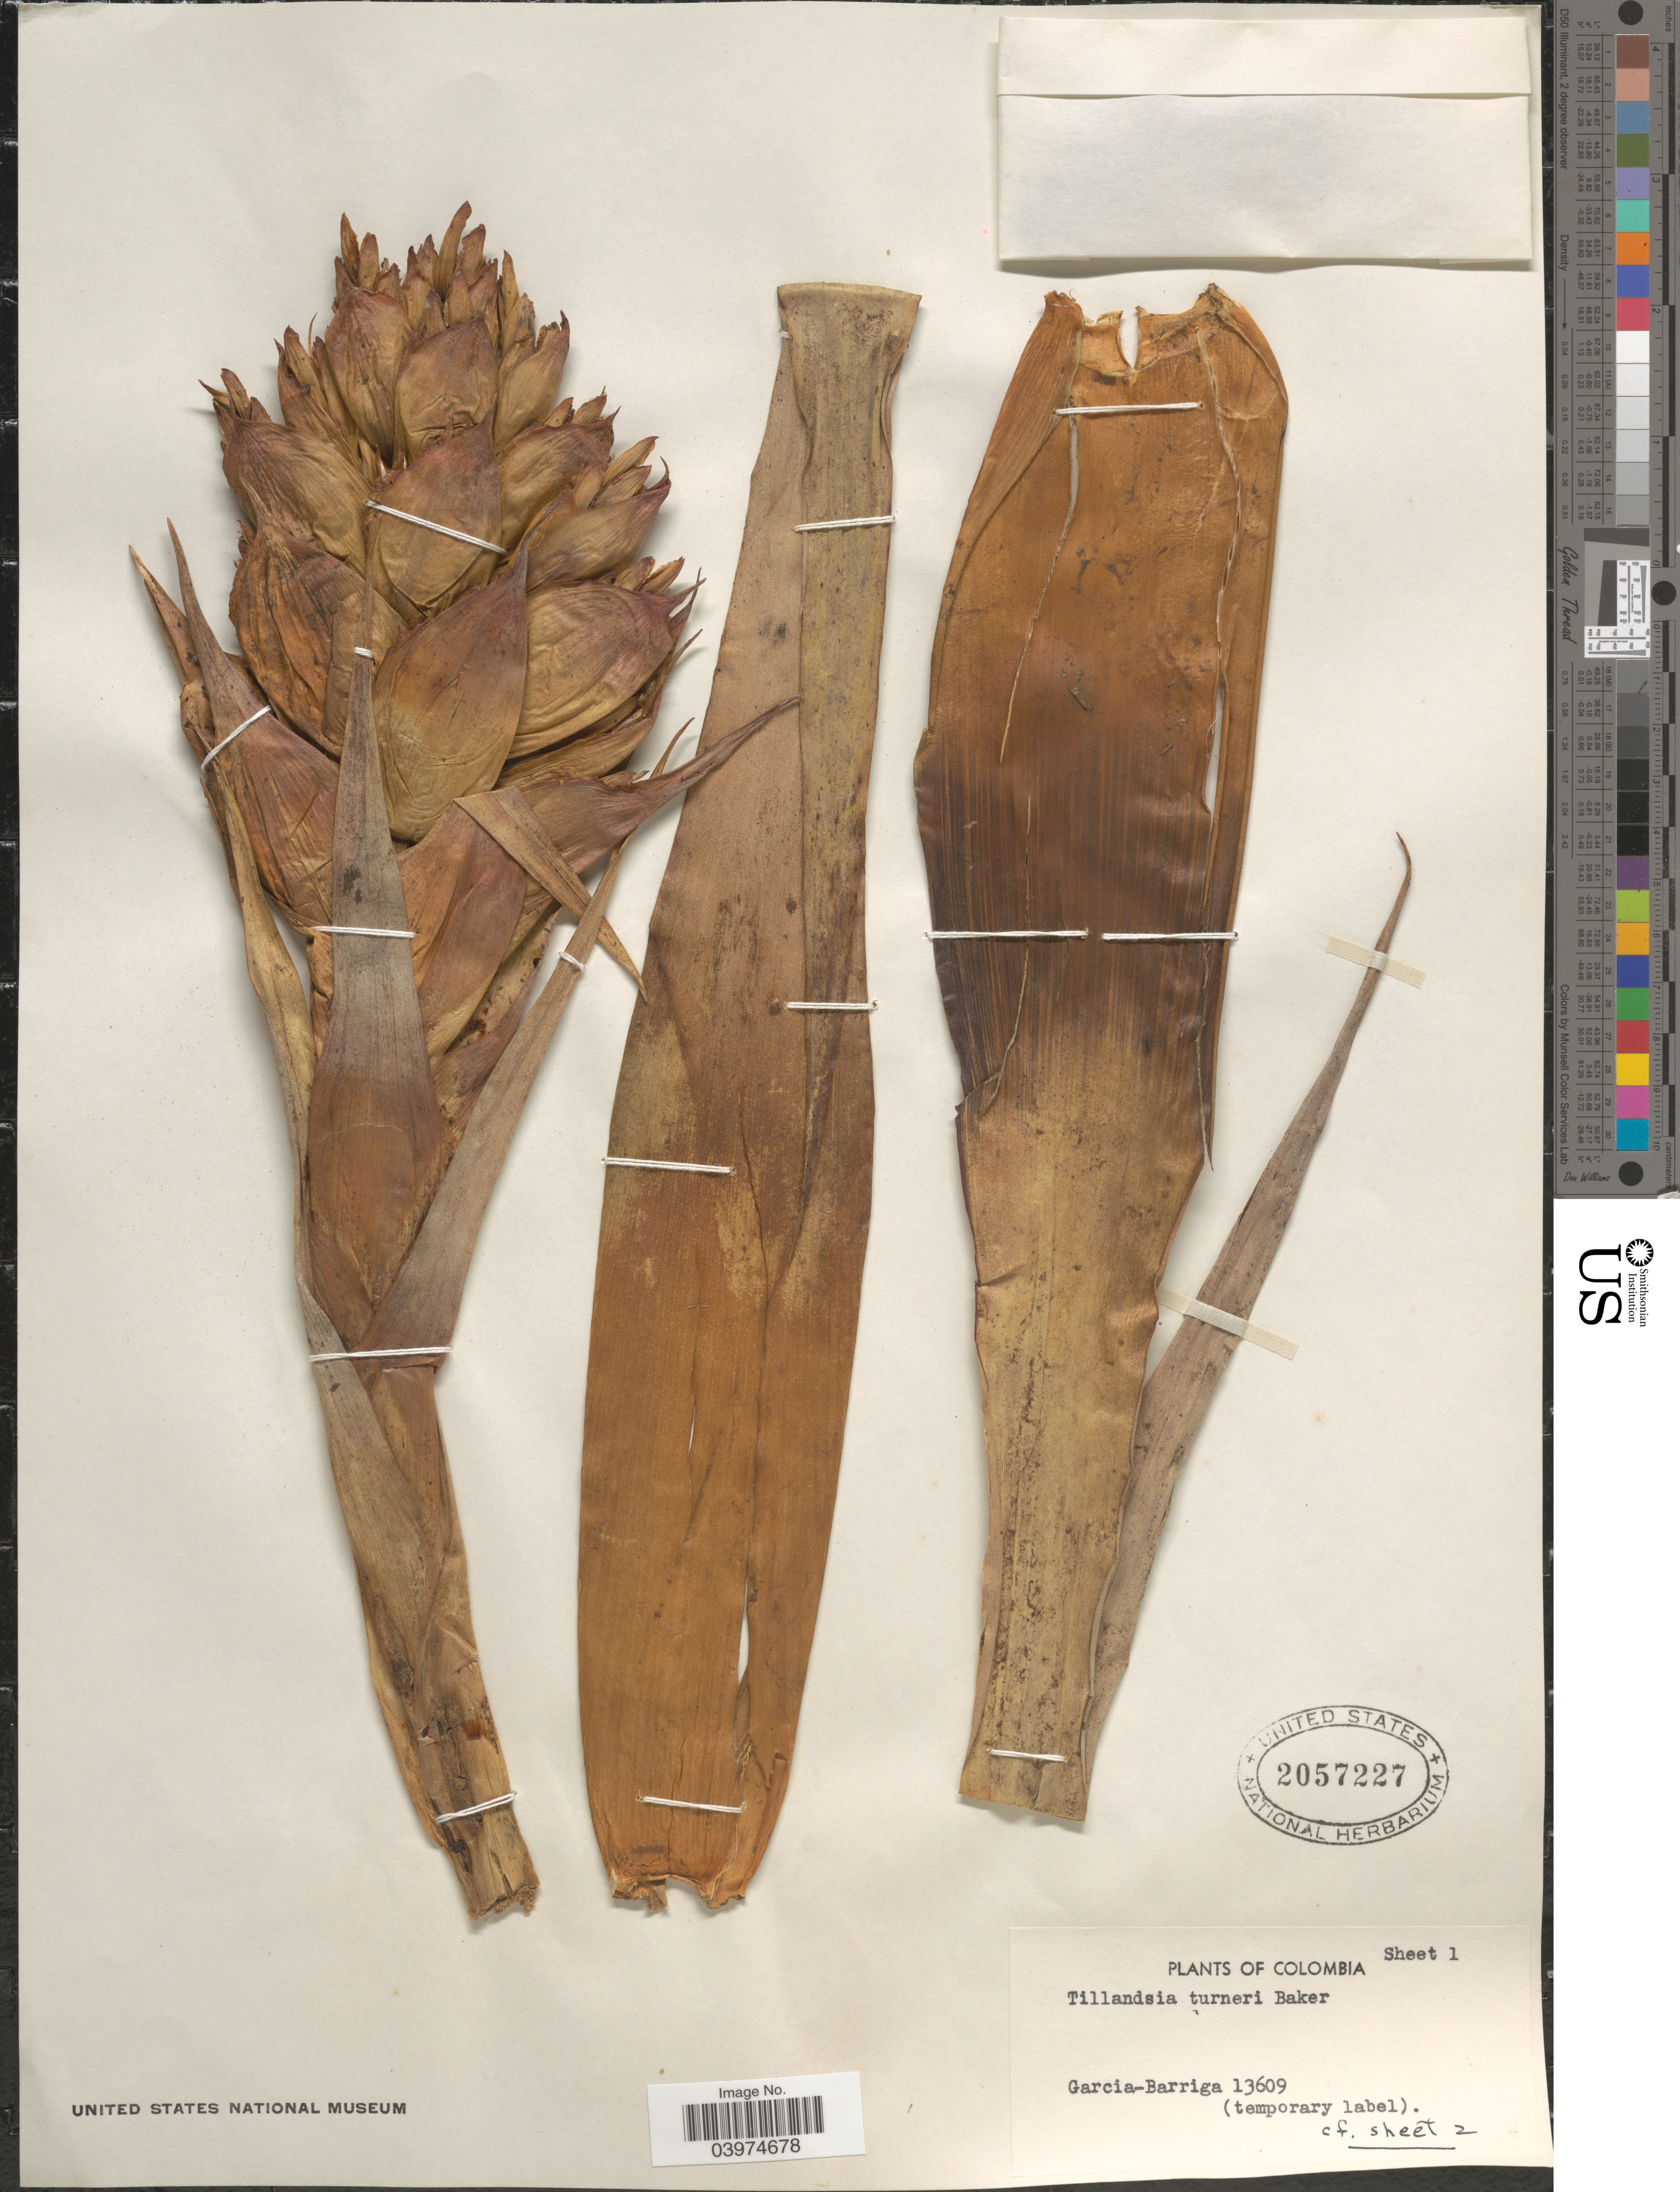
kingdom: Plantae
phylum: Tracheophyta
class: Liliopsida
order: Poales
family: Bromeliaceae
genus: Tillandsia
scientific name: Tillandsia turneri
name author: Baker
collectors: H. García Barriga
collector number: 13609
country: Colombia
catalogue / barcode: US 2057227